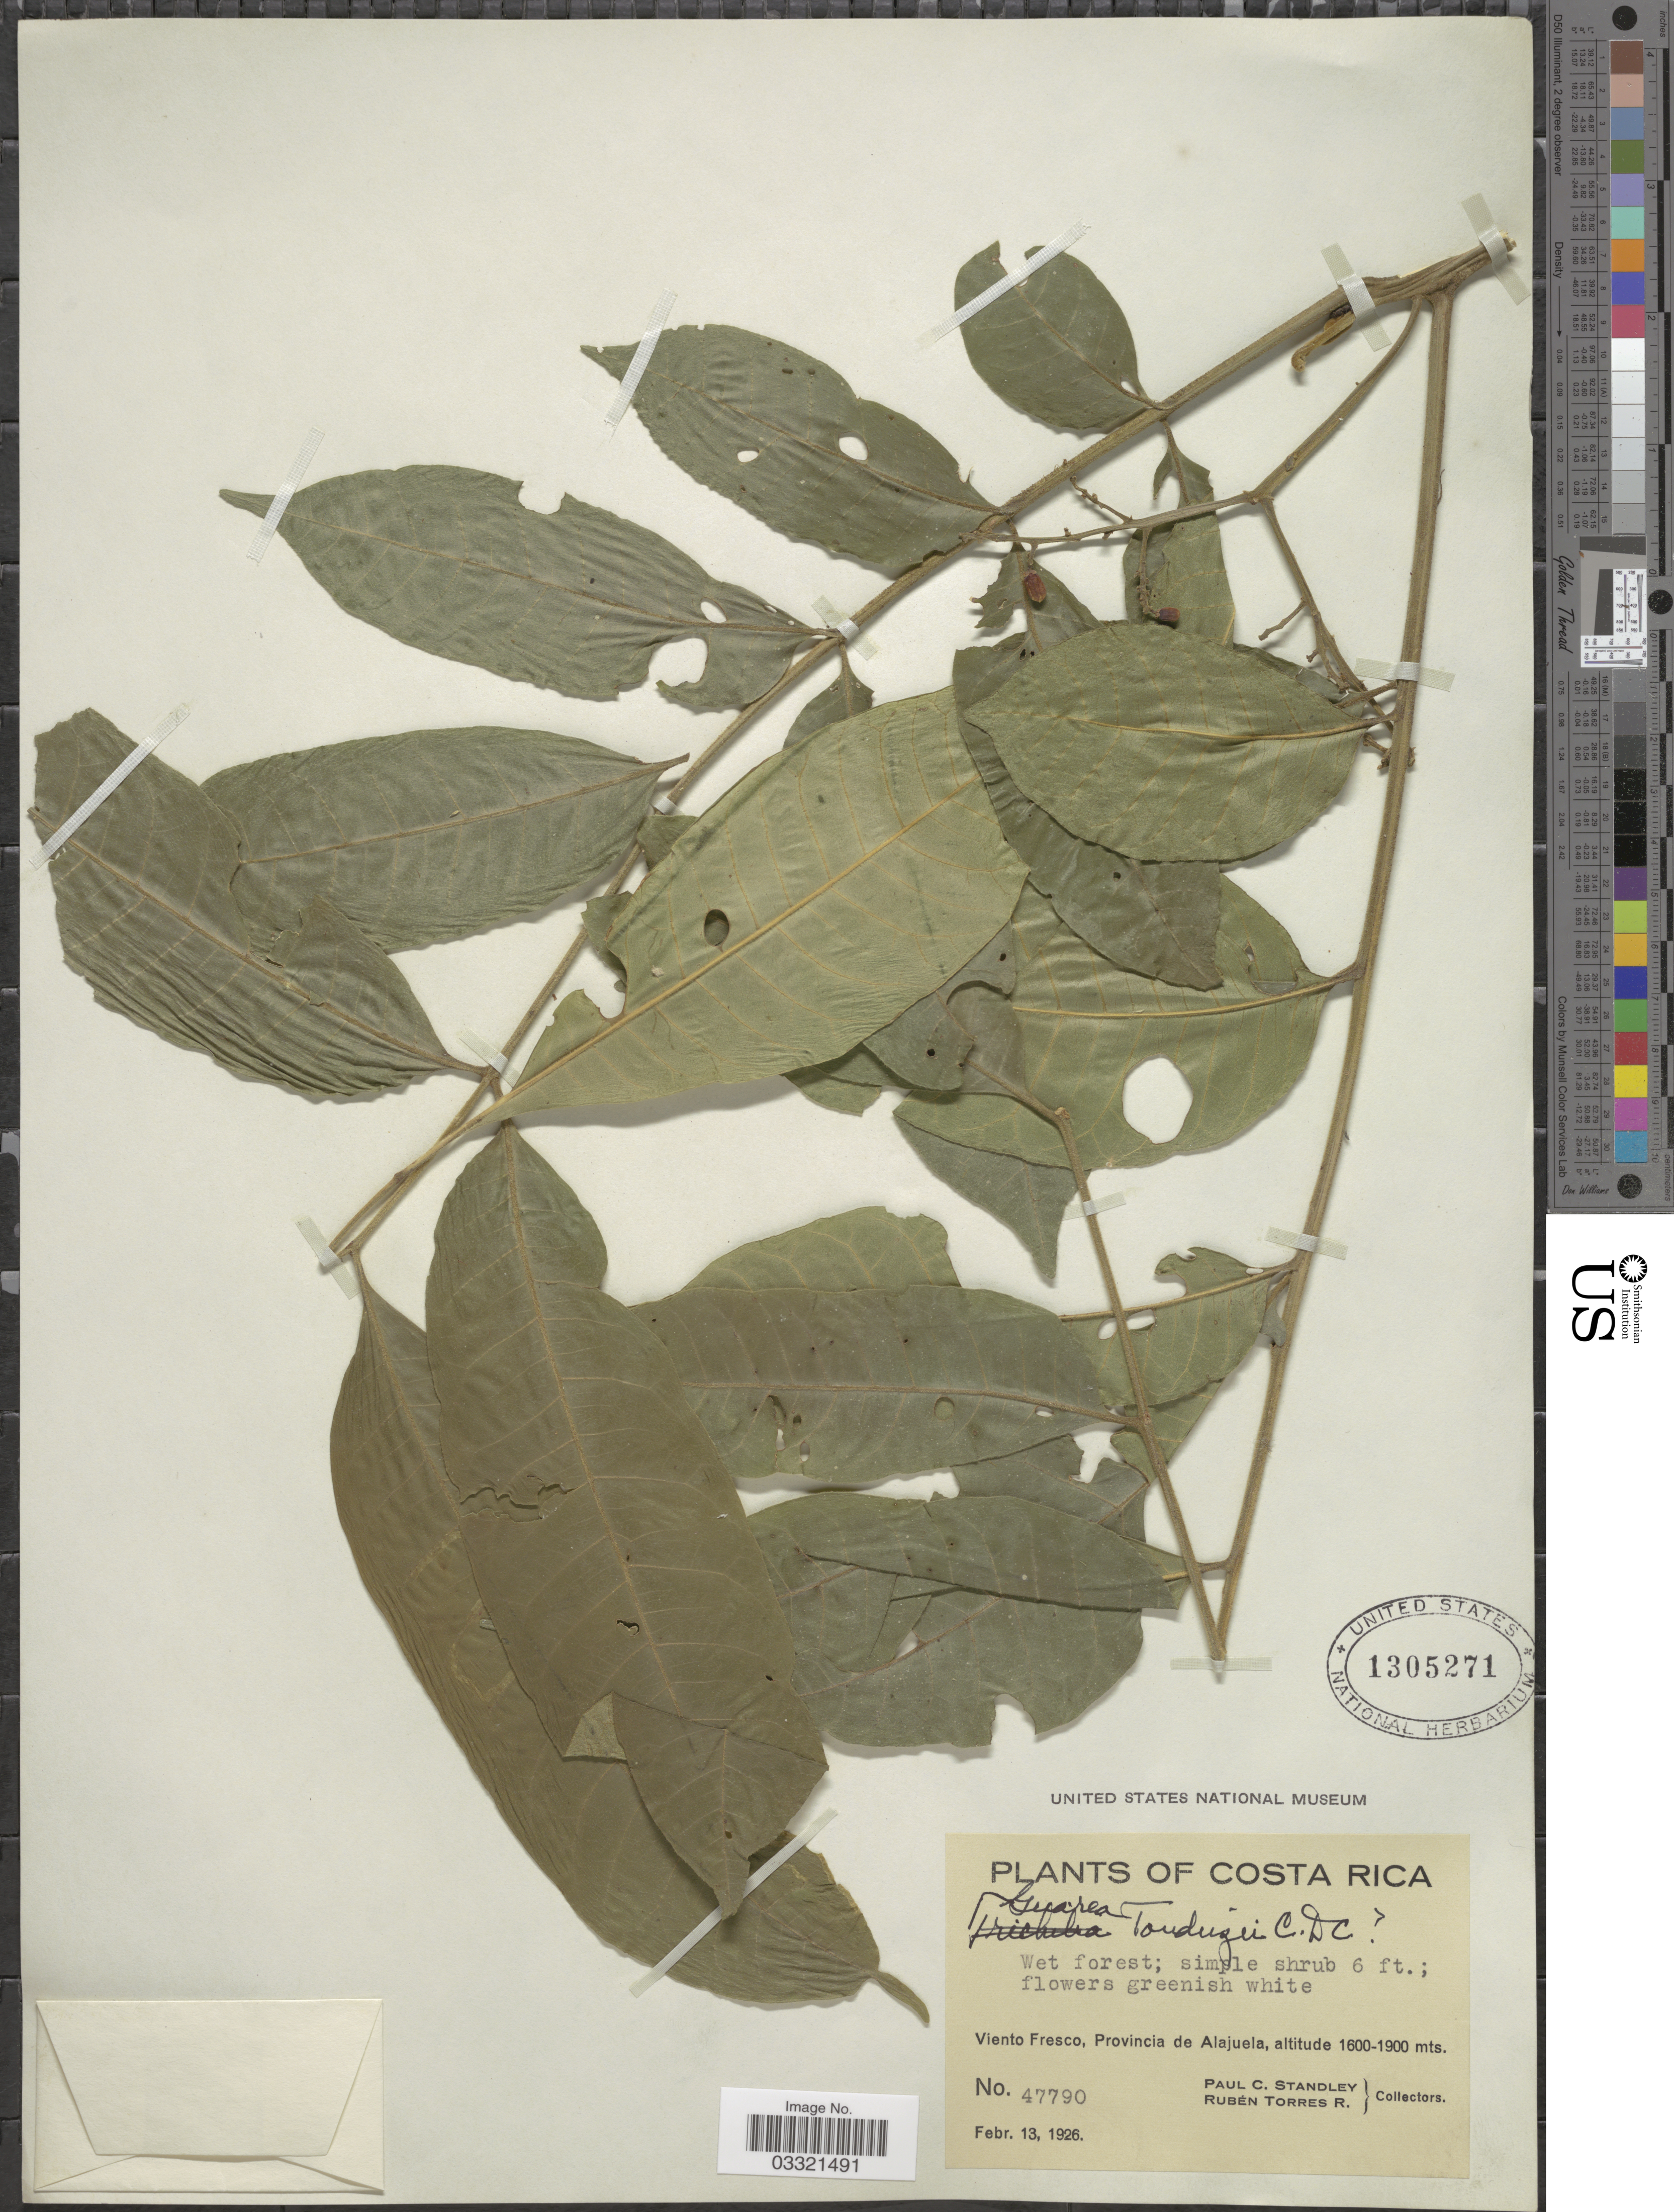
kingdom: Plantae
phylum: Tracheophyta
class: Magnoliopsida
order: Sapindales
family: Meliaceae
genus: Guarea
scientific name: Guarea tonduzii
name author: C. DC.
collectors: P. C. Standley & R. Torres Rojas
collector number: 47790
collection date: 1926-02-13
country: Costa Rica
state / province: Alajuela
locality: Viento Fresco.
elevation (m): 1600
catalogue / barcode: US 1305271